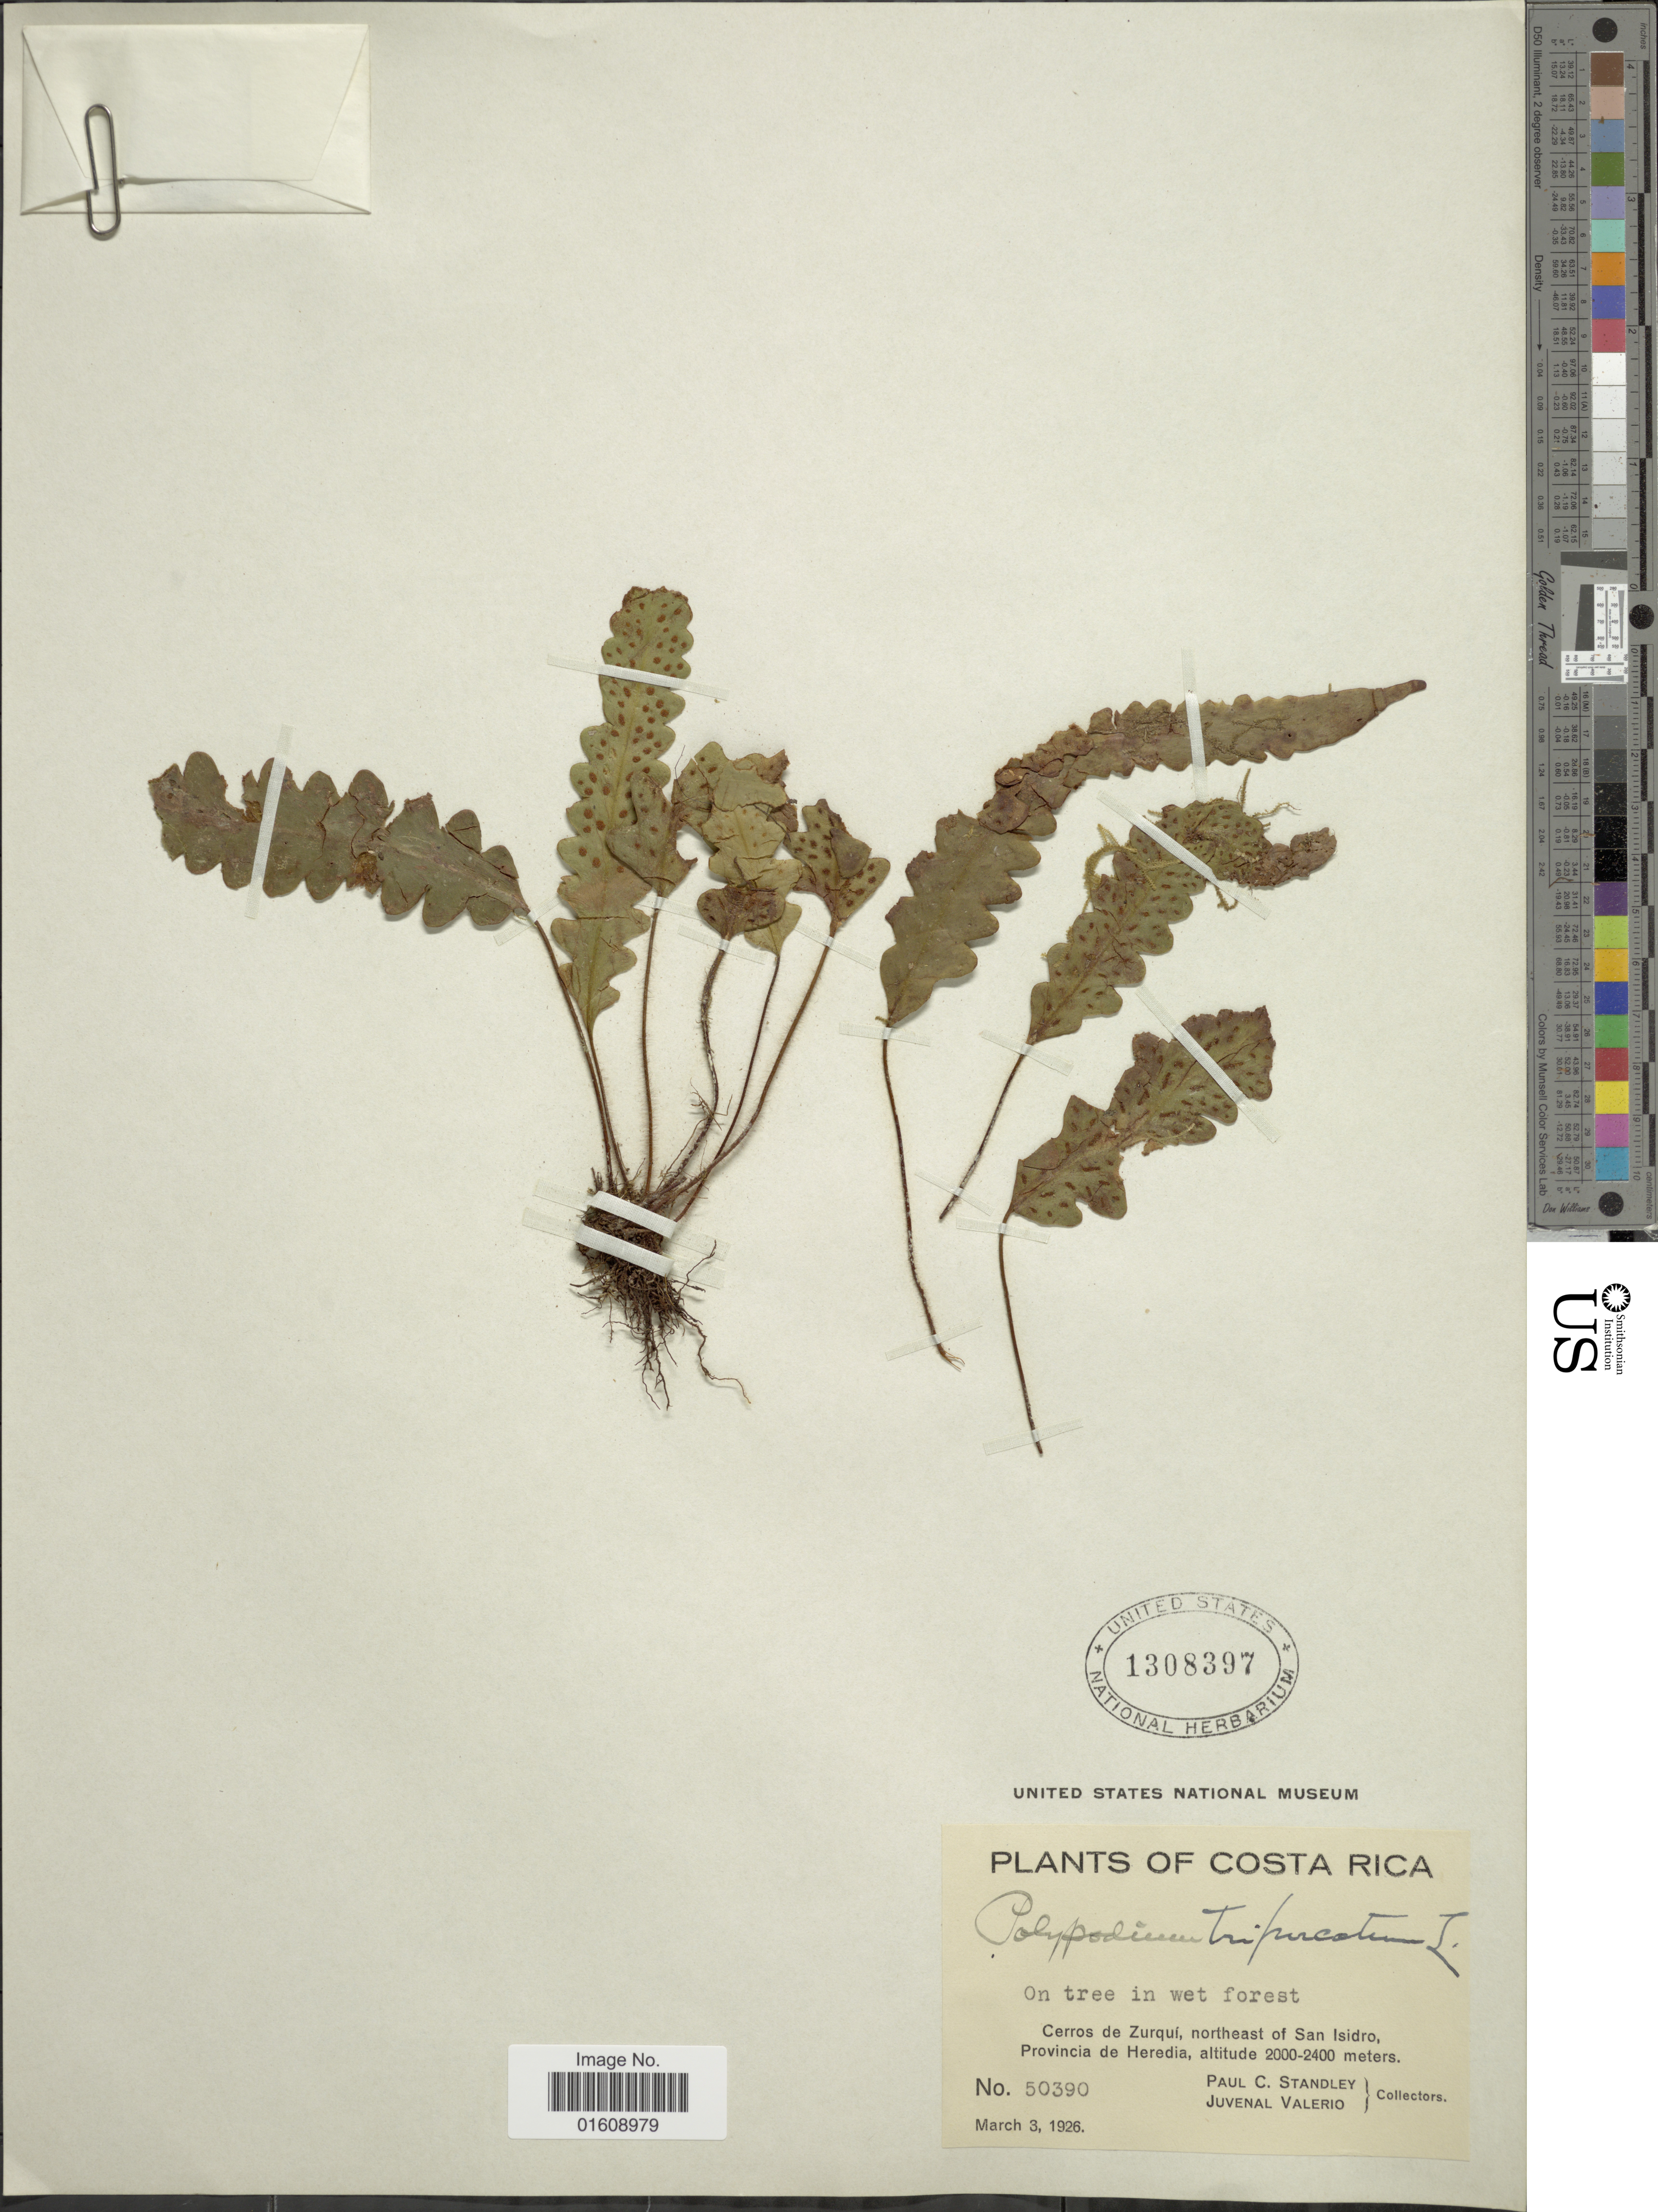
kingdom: Plantae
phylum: Tracheophyta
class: Polypodiopsida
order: Polypodiales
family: Polypodiaceae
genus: Enterosora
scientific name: Enterosora trifurcata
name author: (L.) L.E. Bishop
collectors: P. C. Standley & J. Valerio R.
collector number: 50390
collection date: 1926-03-03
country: Costa Rica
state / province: Heredia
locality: Costa Rica, Cerros de Zurquí, northeast of San Isidro, Provincia de Heredia.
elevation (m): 2000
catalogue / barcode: US 1308397